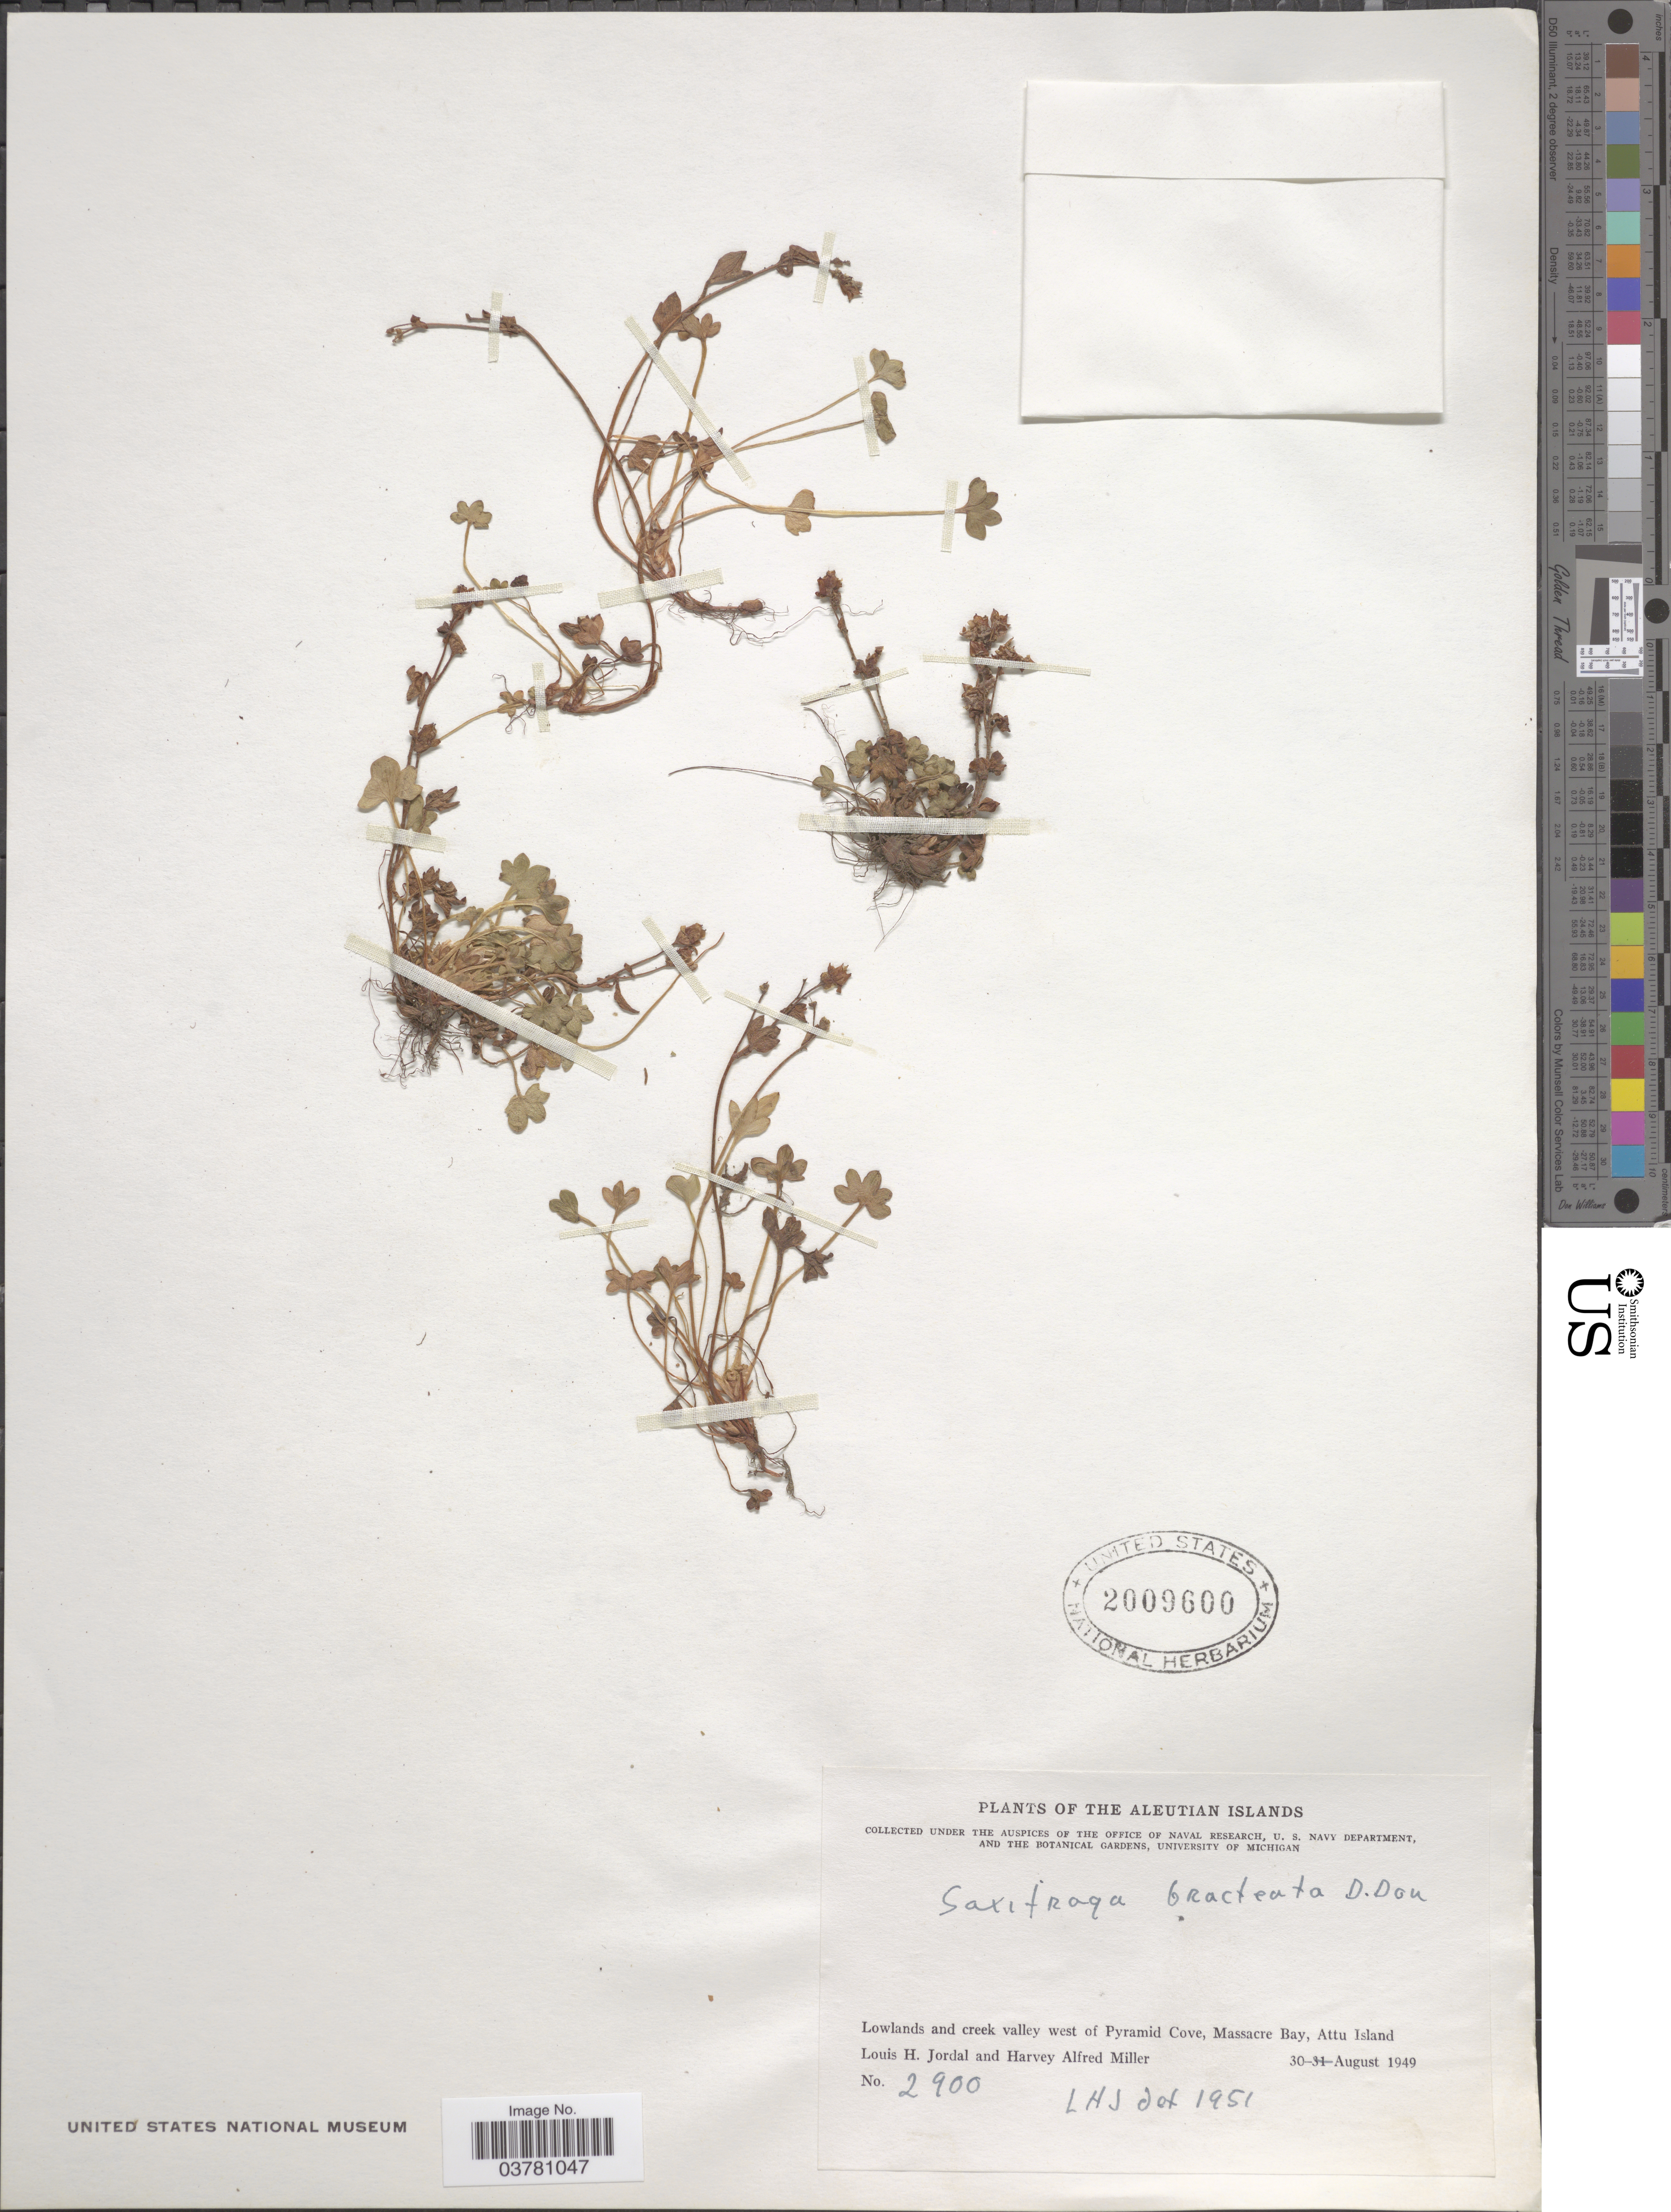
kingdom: Plantae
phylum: Tracheophyta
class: Magnoliopsida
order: Saxifragales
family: Saxifragaceae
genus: Saxifraga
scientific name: Saxifraga rivularis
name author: L.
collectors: L. Jordal & H. A. Miller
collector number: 2900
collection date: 1949-08-30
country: United States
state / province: Alaska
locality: The Aleutian Islands. Lowlands and creek valley west of Pyramid Cove, Massacre Bay, Attu Island.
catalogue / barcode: US 2009600